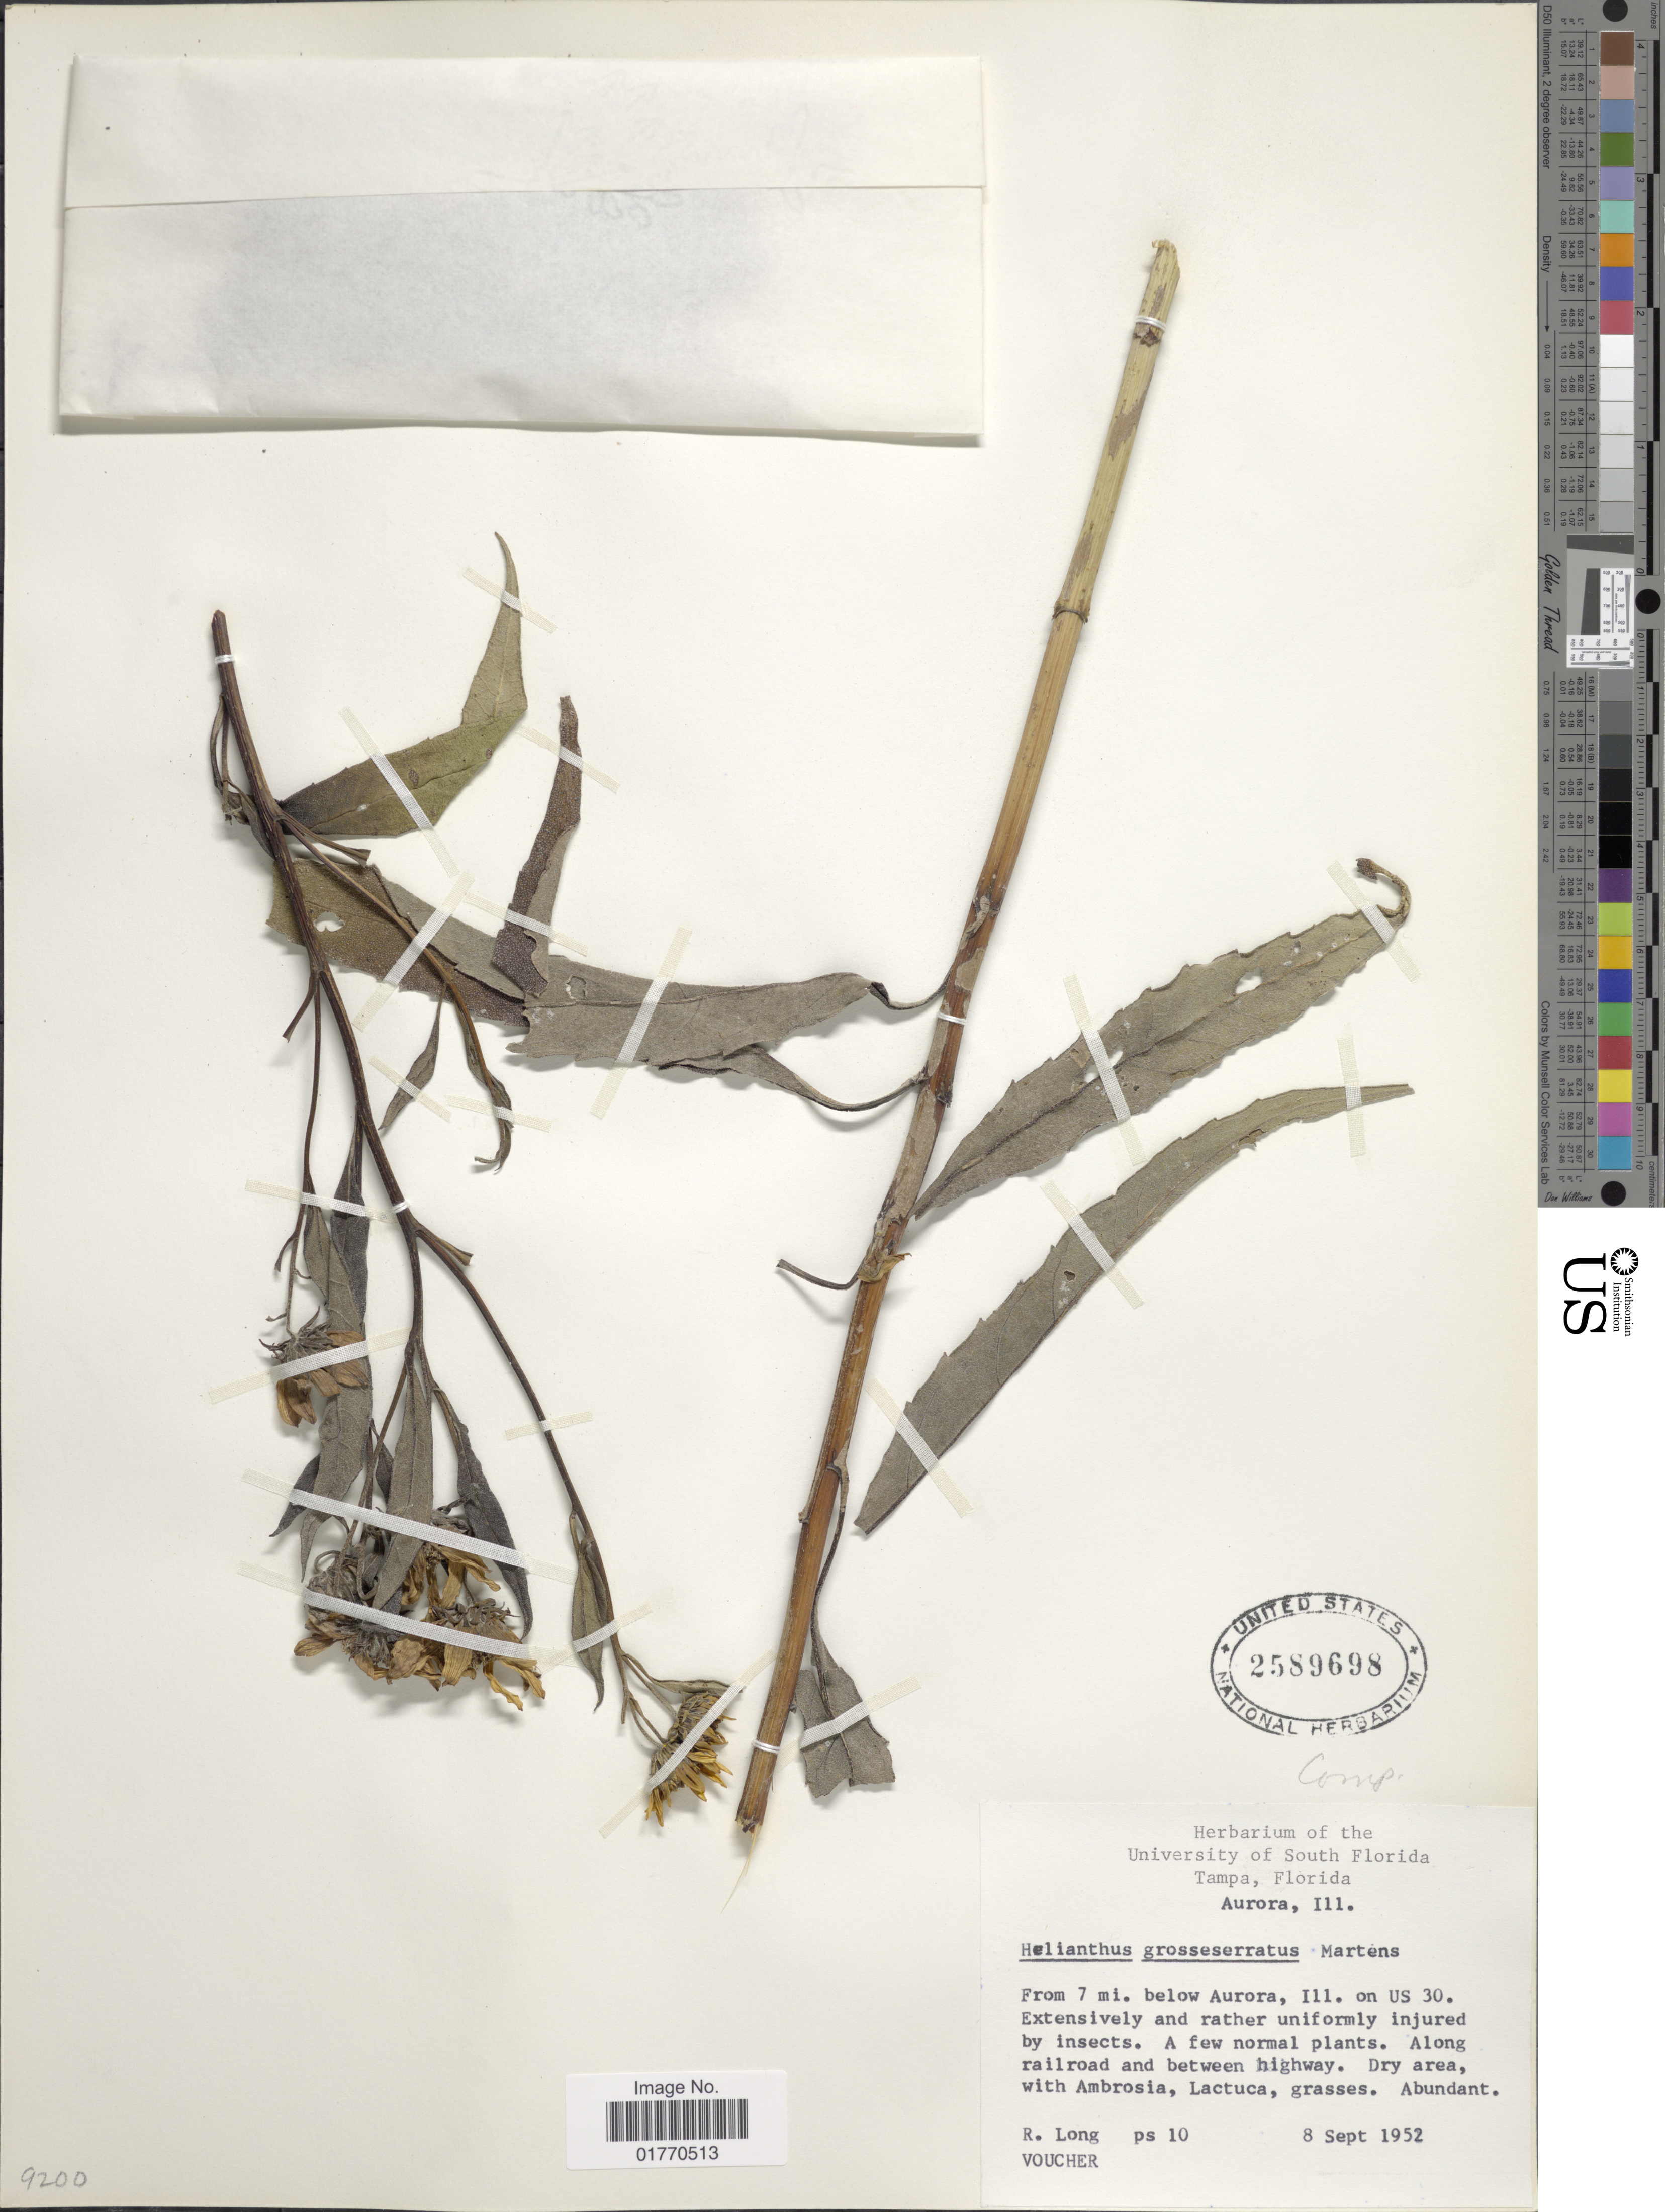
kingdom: Plantae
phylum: Tracheophyta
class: Magnoliopsida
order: Asterales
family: Asteraceae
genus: Helianthus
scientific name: Helianthus grosseserratus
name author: M. Martens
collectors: R. Long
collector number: ps 10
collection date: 1952-09-08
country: United States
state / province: Illinois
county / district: Kane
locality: Aurora, Ill, From 7 mi. below Aurora, Ill. on US 30, Along railroad an between highway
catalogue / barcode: US 2589698